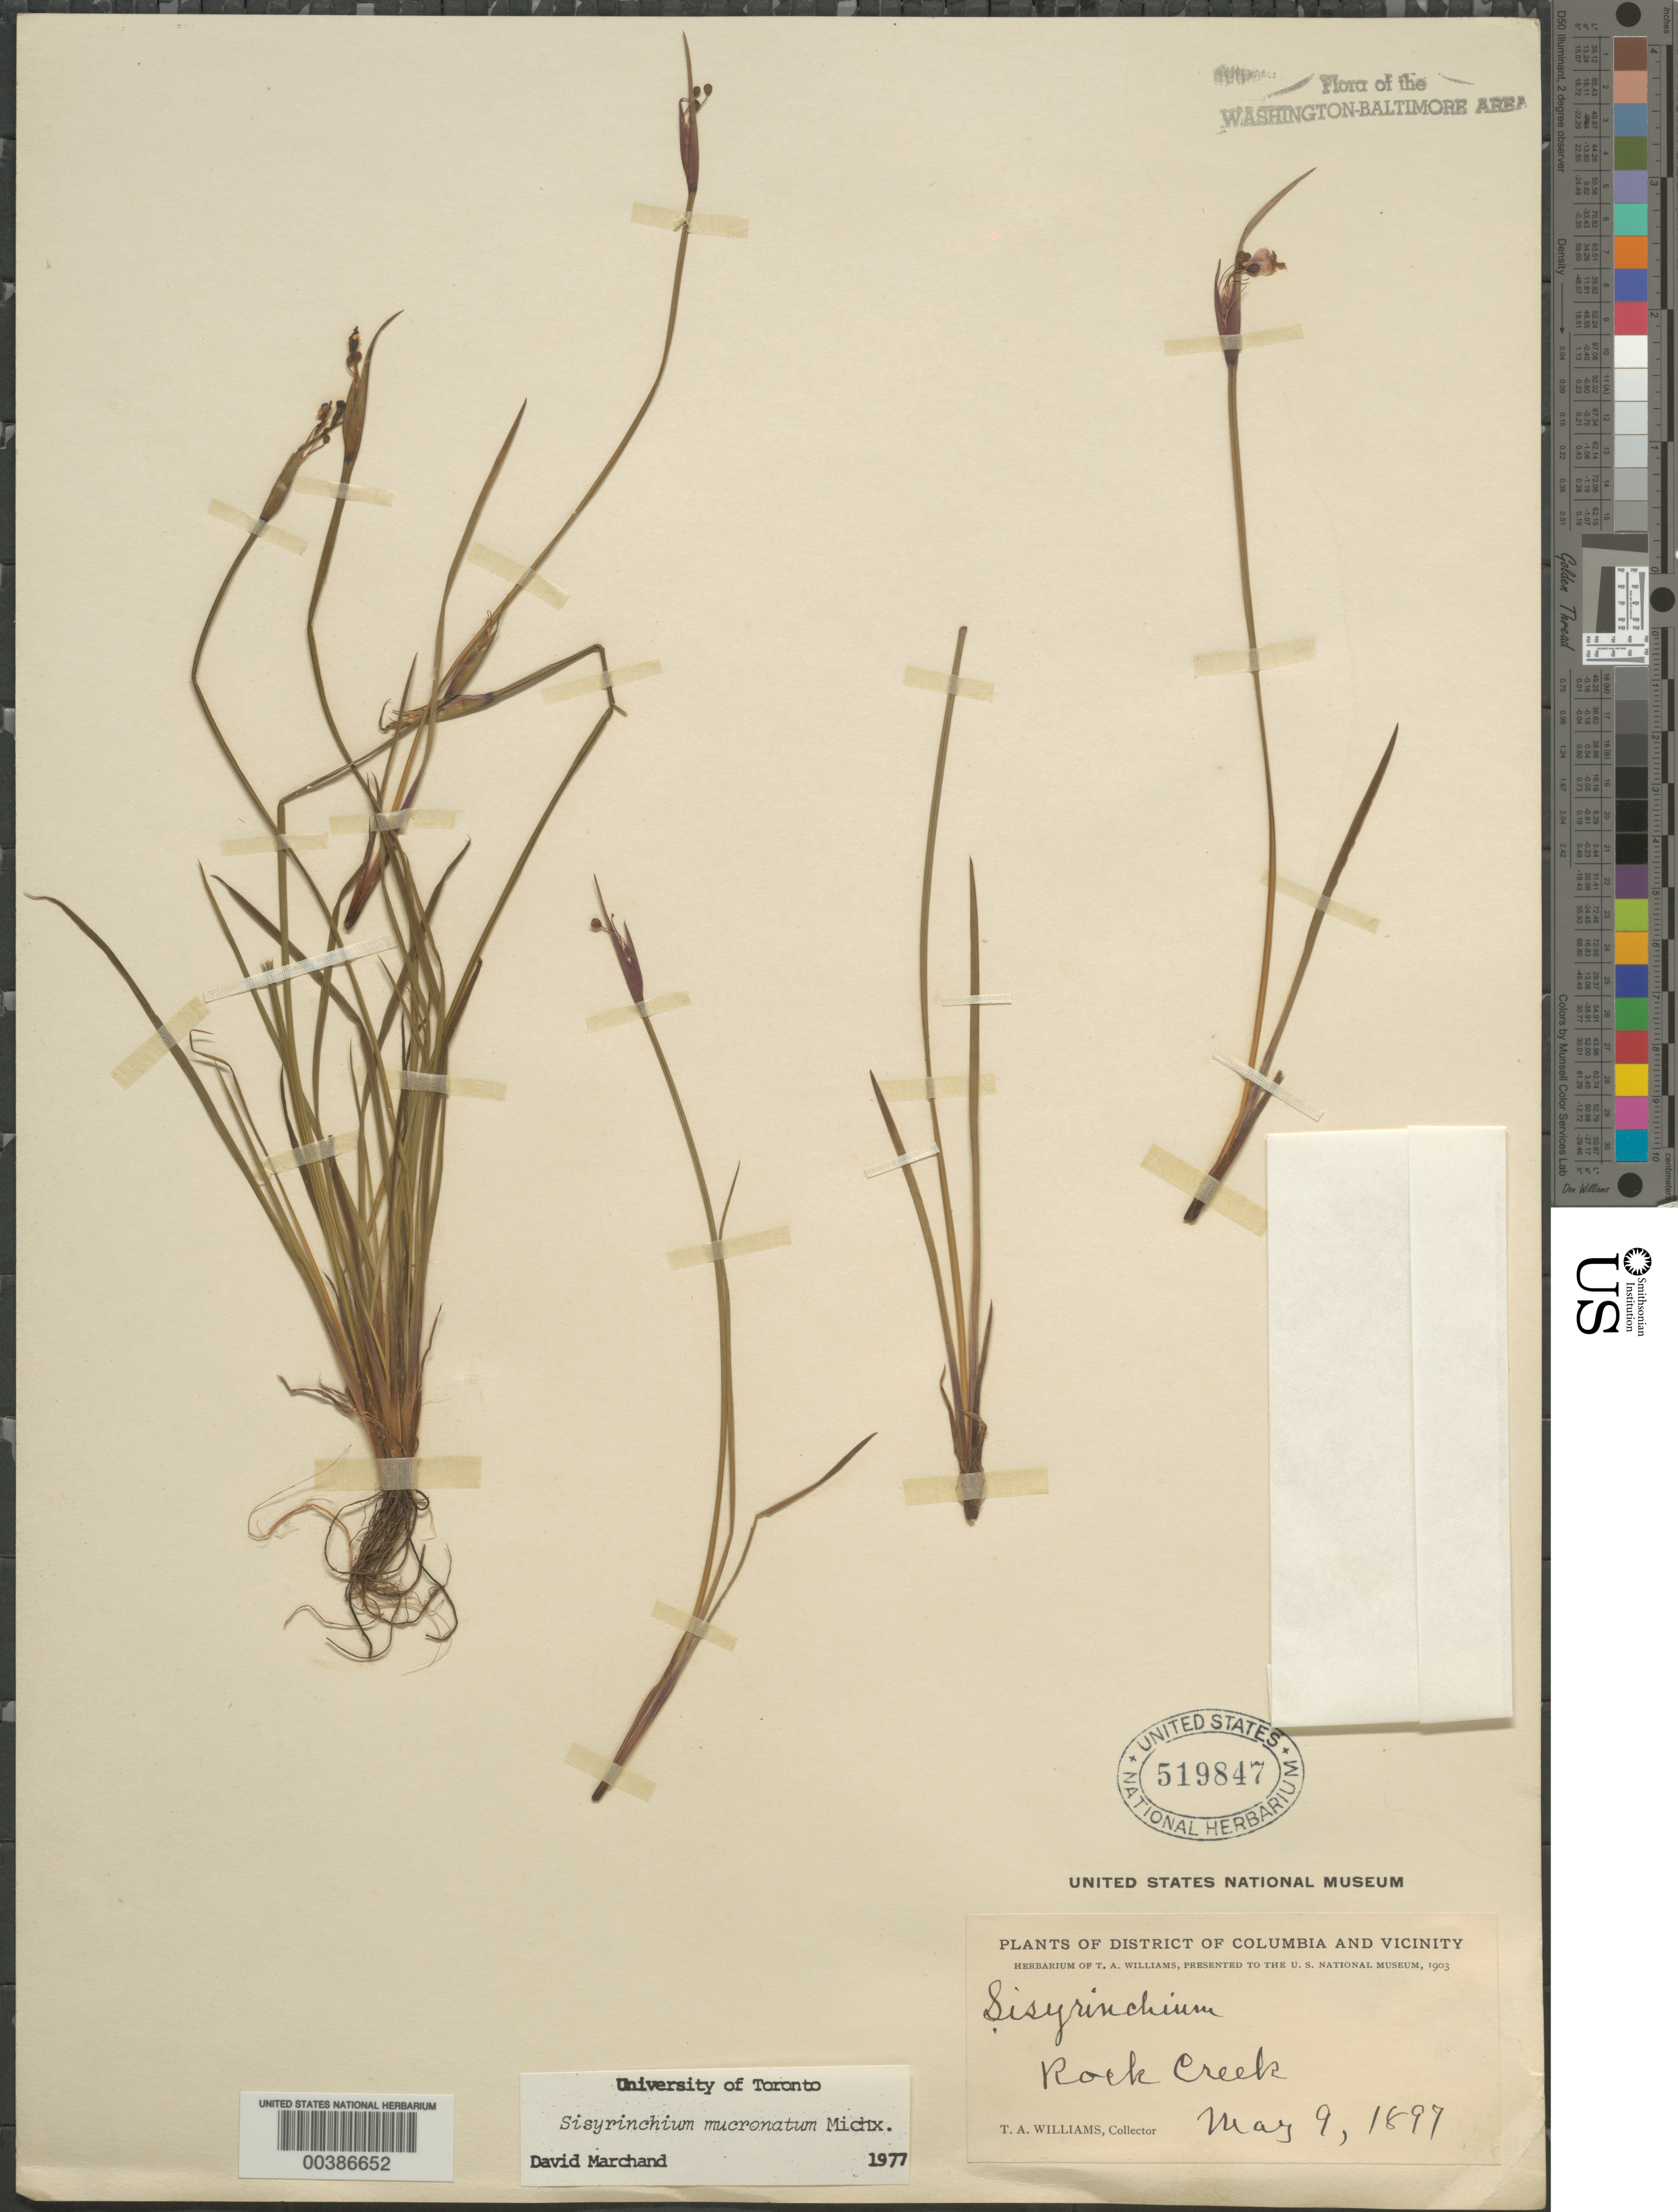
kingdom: Plantae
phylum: Tracheophyta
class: Liliopsida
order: Asparagales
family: Iridaceae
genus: Sisyrinchium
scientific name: Sisyrinchium mucronatum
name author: Michx.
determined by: Marchand, D.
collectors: T. A. Williams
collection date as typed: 09 May 1897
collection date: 1897-05-09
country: United States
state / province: District of Columbia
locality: Rock Creek Rock Creek Park and vicinity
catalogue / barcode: US 519847